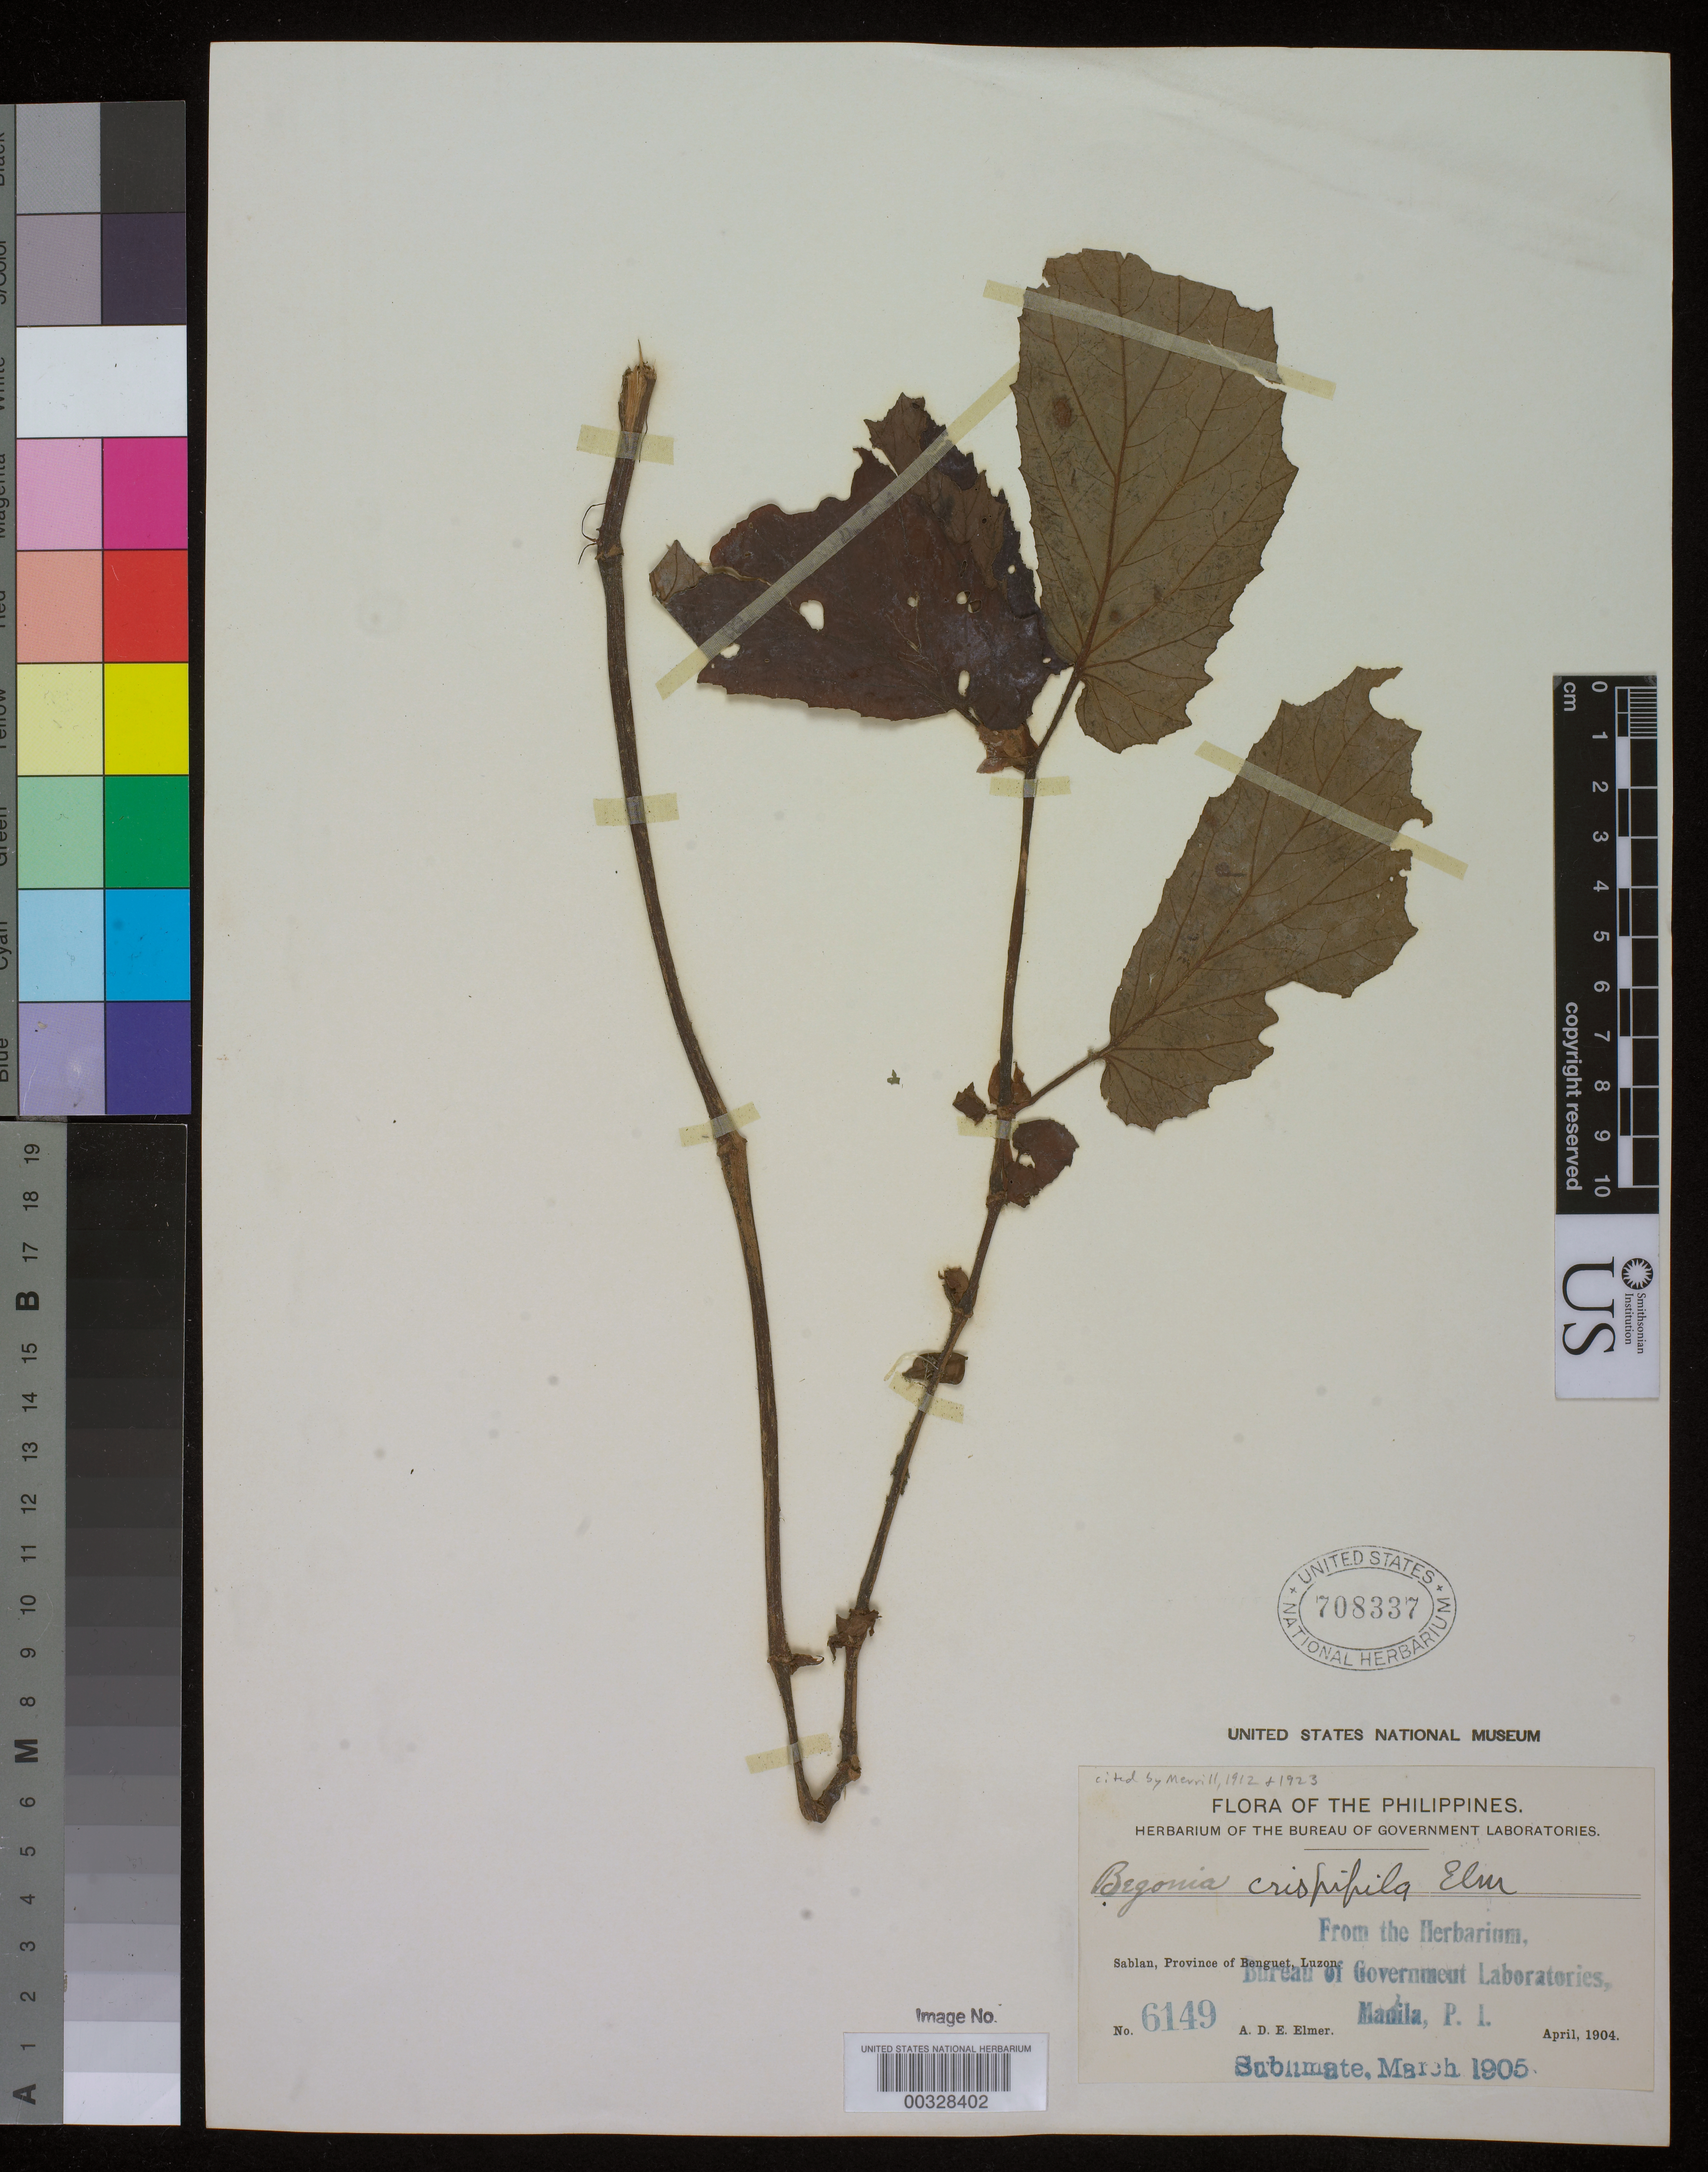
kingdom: Plantae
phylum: Tracheophyta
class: Magnoliopsida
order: Cucurbitales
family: Begoniaceae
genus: Begonia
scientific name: Begonia crispipila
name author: Elmer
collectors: A. D. E. Elmer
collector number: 6149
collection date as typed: Apr 1904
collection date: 1904-04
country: Philippines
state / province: Cordillera (Administrative Region)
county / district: Benguet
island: Luzon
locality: Sablan, Province of Benguet, Luzon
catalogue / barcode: US 708337